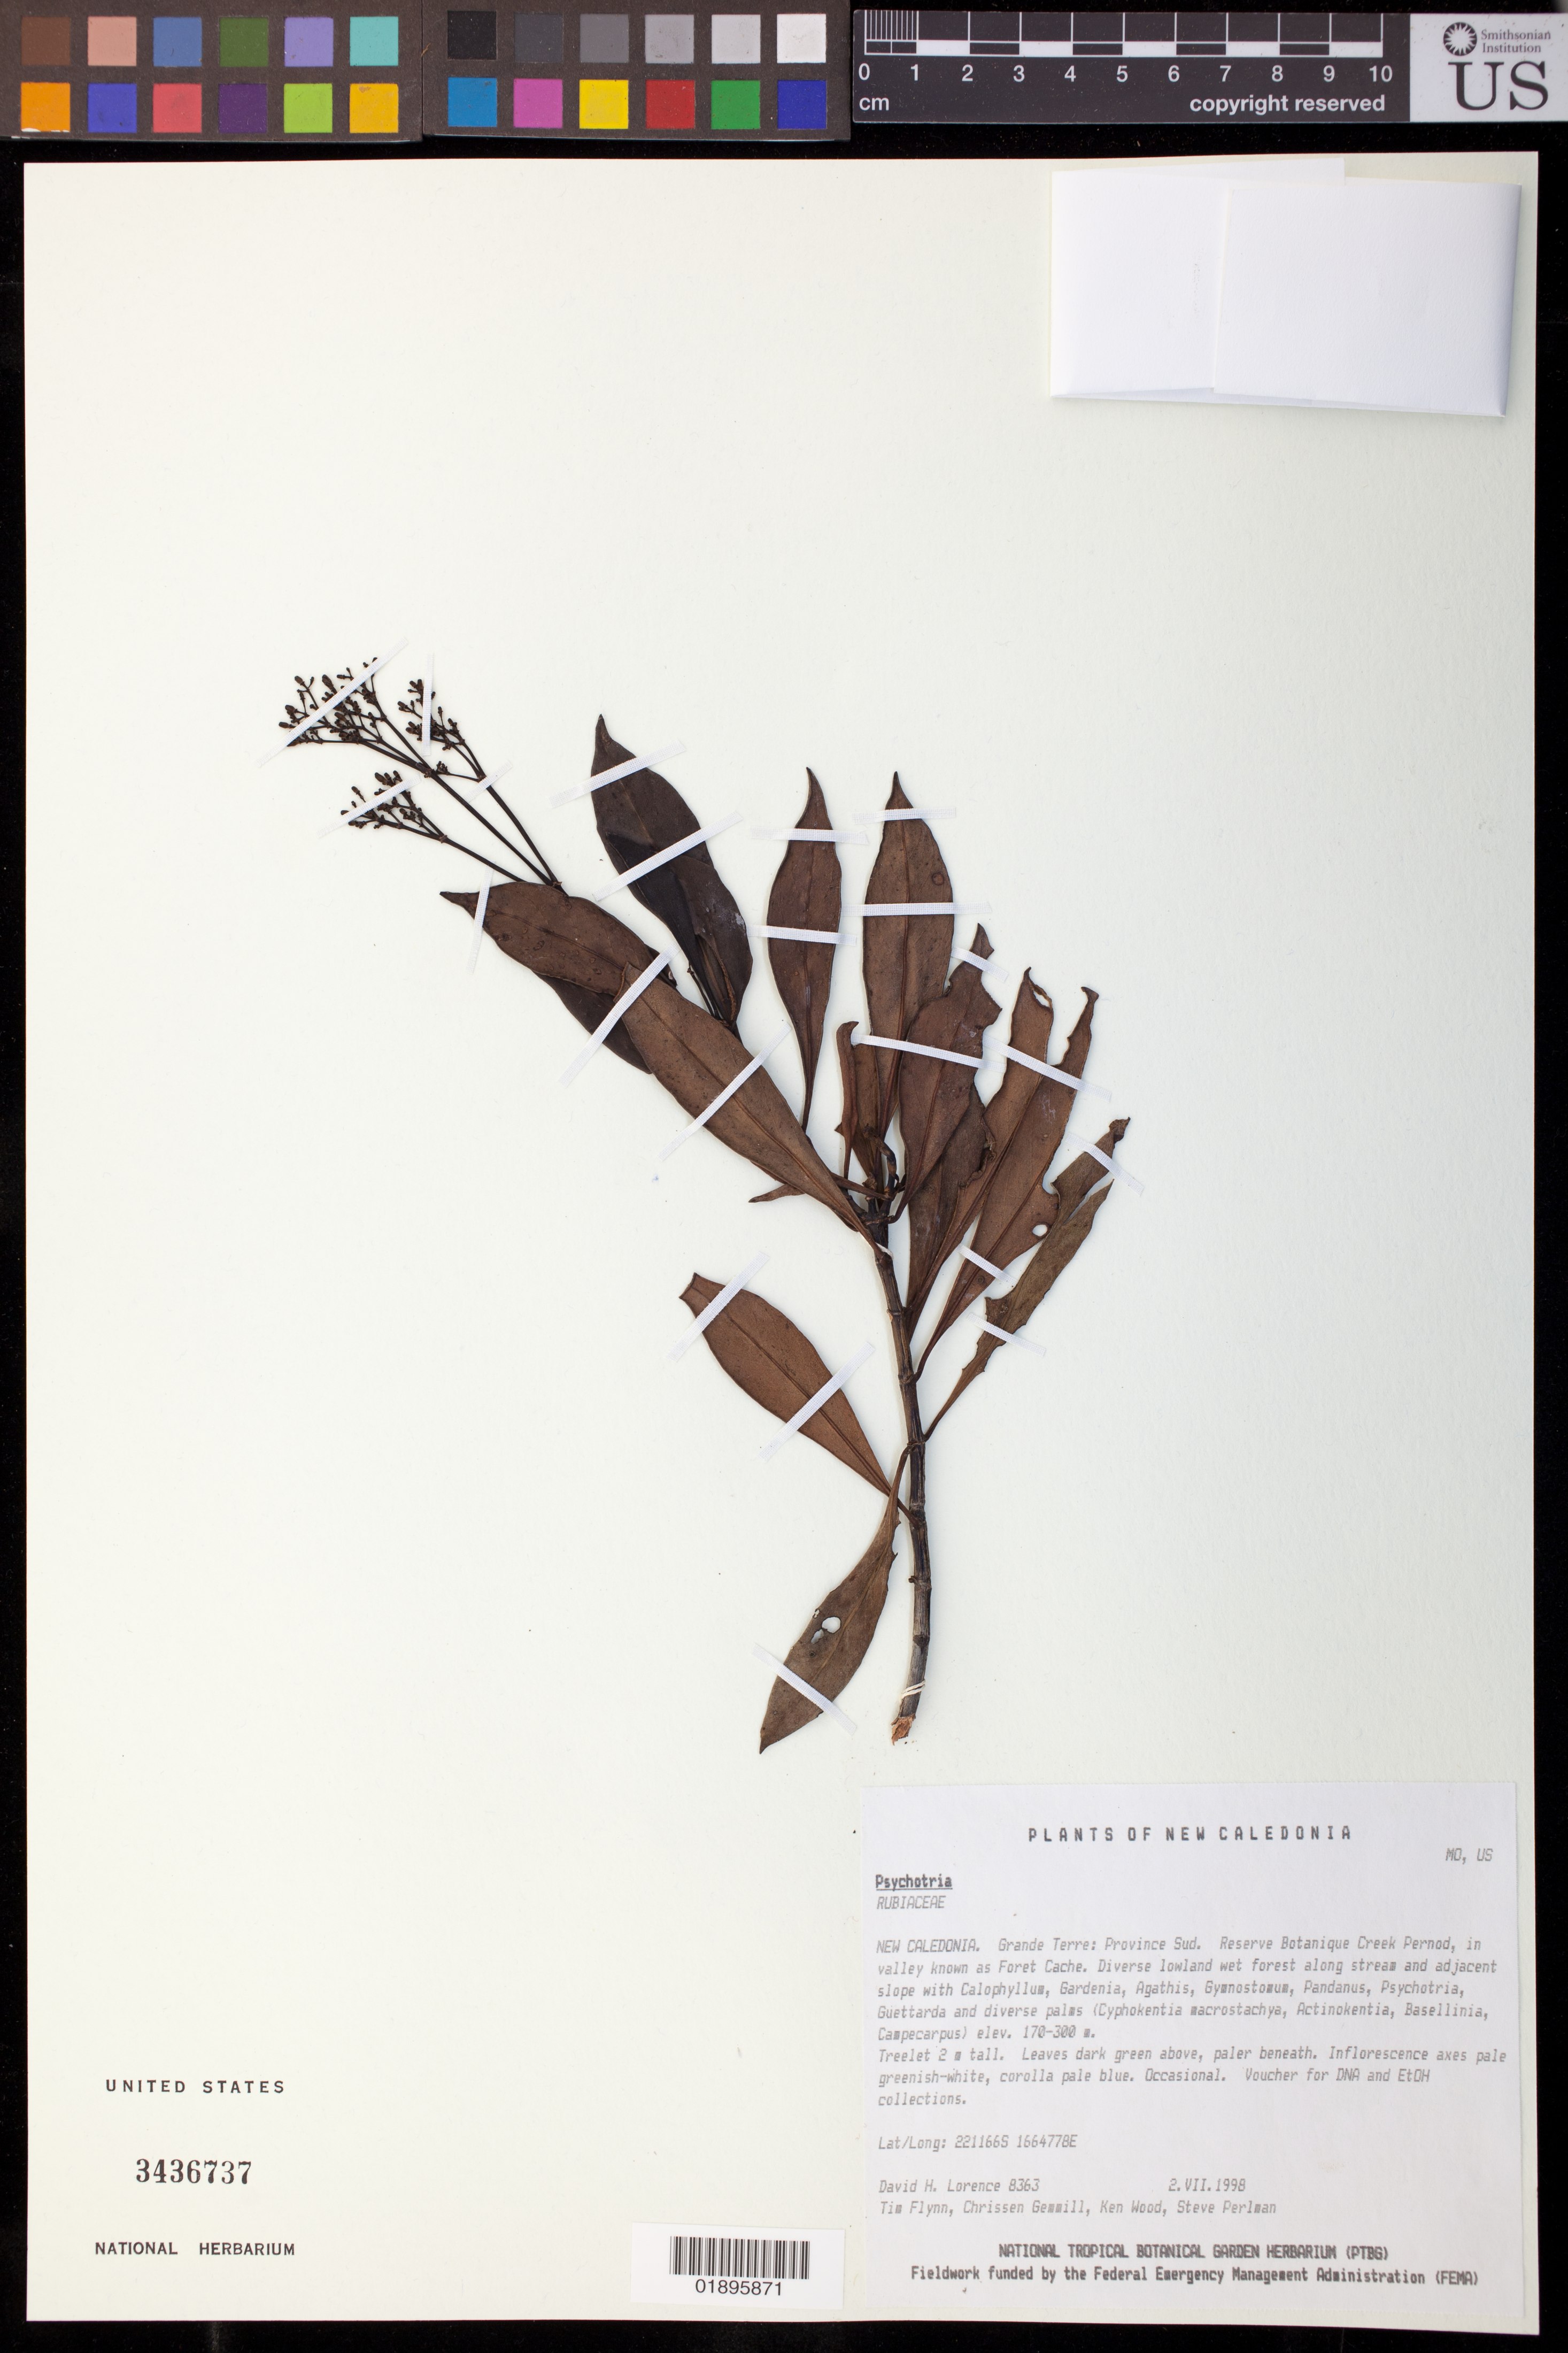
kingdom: Plantae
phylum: Tracheophyta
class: Magnoliopsida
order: Gentianales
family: Rubiaceae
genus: Psychotria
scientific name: Psychotria sp.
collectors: D. Lorence, C. Gemmill, S. P. Perlman & K. R. Wood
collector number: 8363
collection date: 1998-07-02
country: New Caledonia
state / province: Sud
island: Grand Terre Island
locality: Reserve Botanique Creek Pernod, in valley known as Foret Cache.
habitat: Diverse lowland wet forest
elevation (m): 170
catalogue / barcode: US 3436747